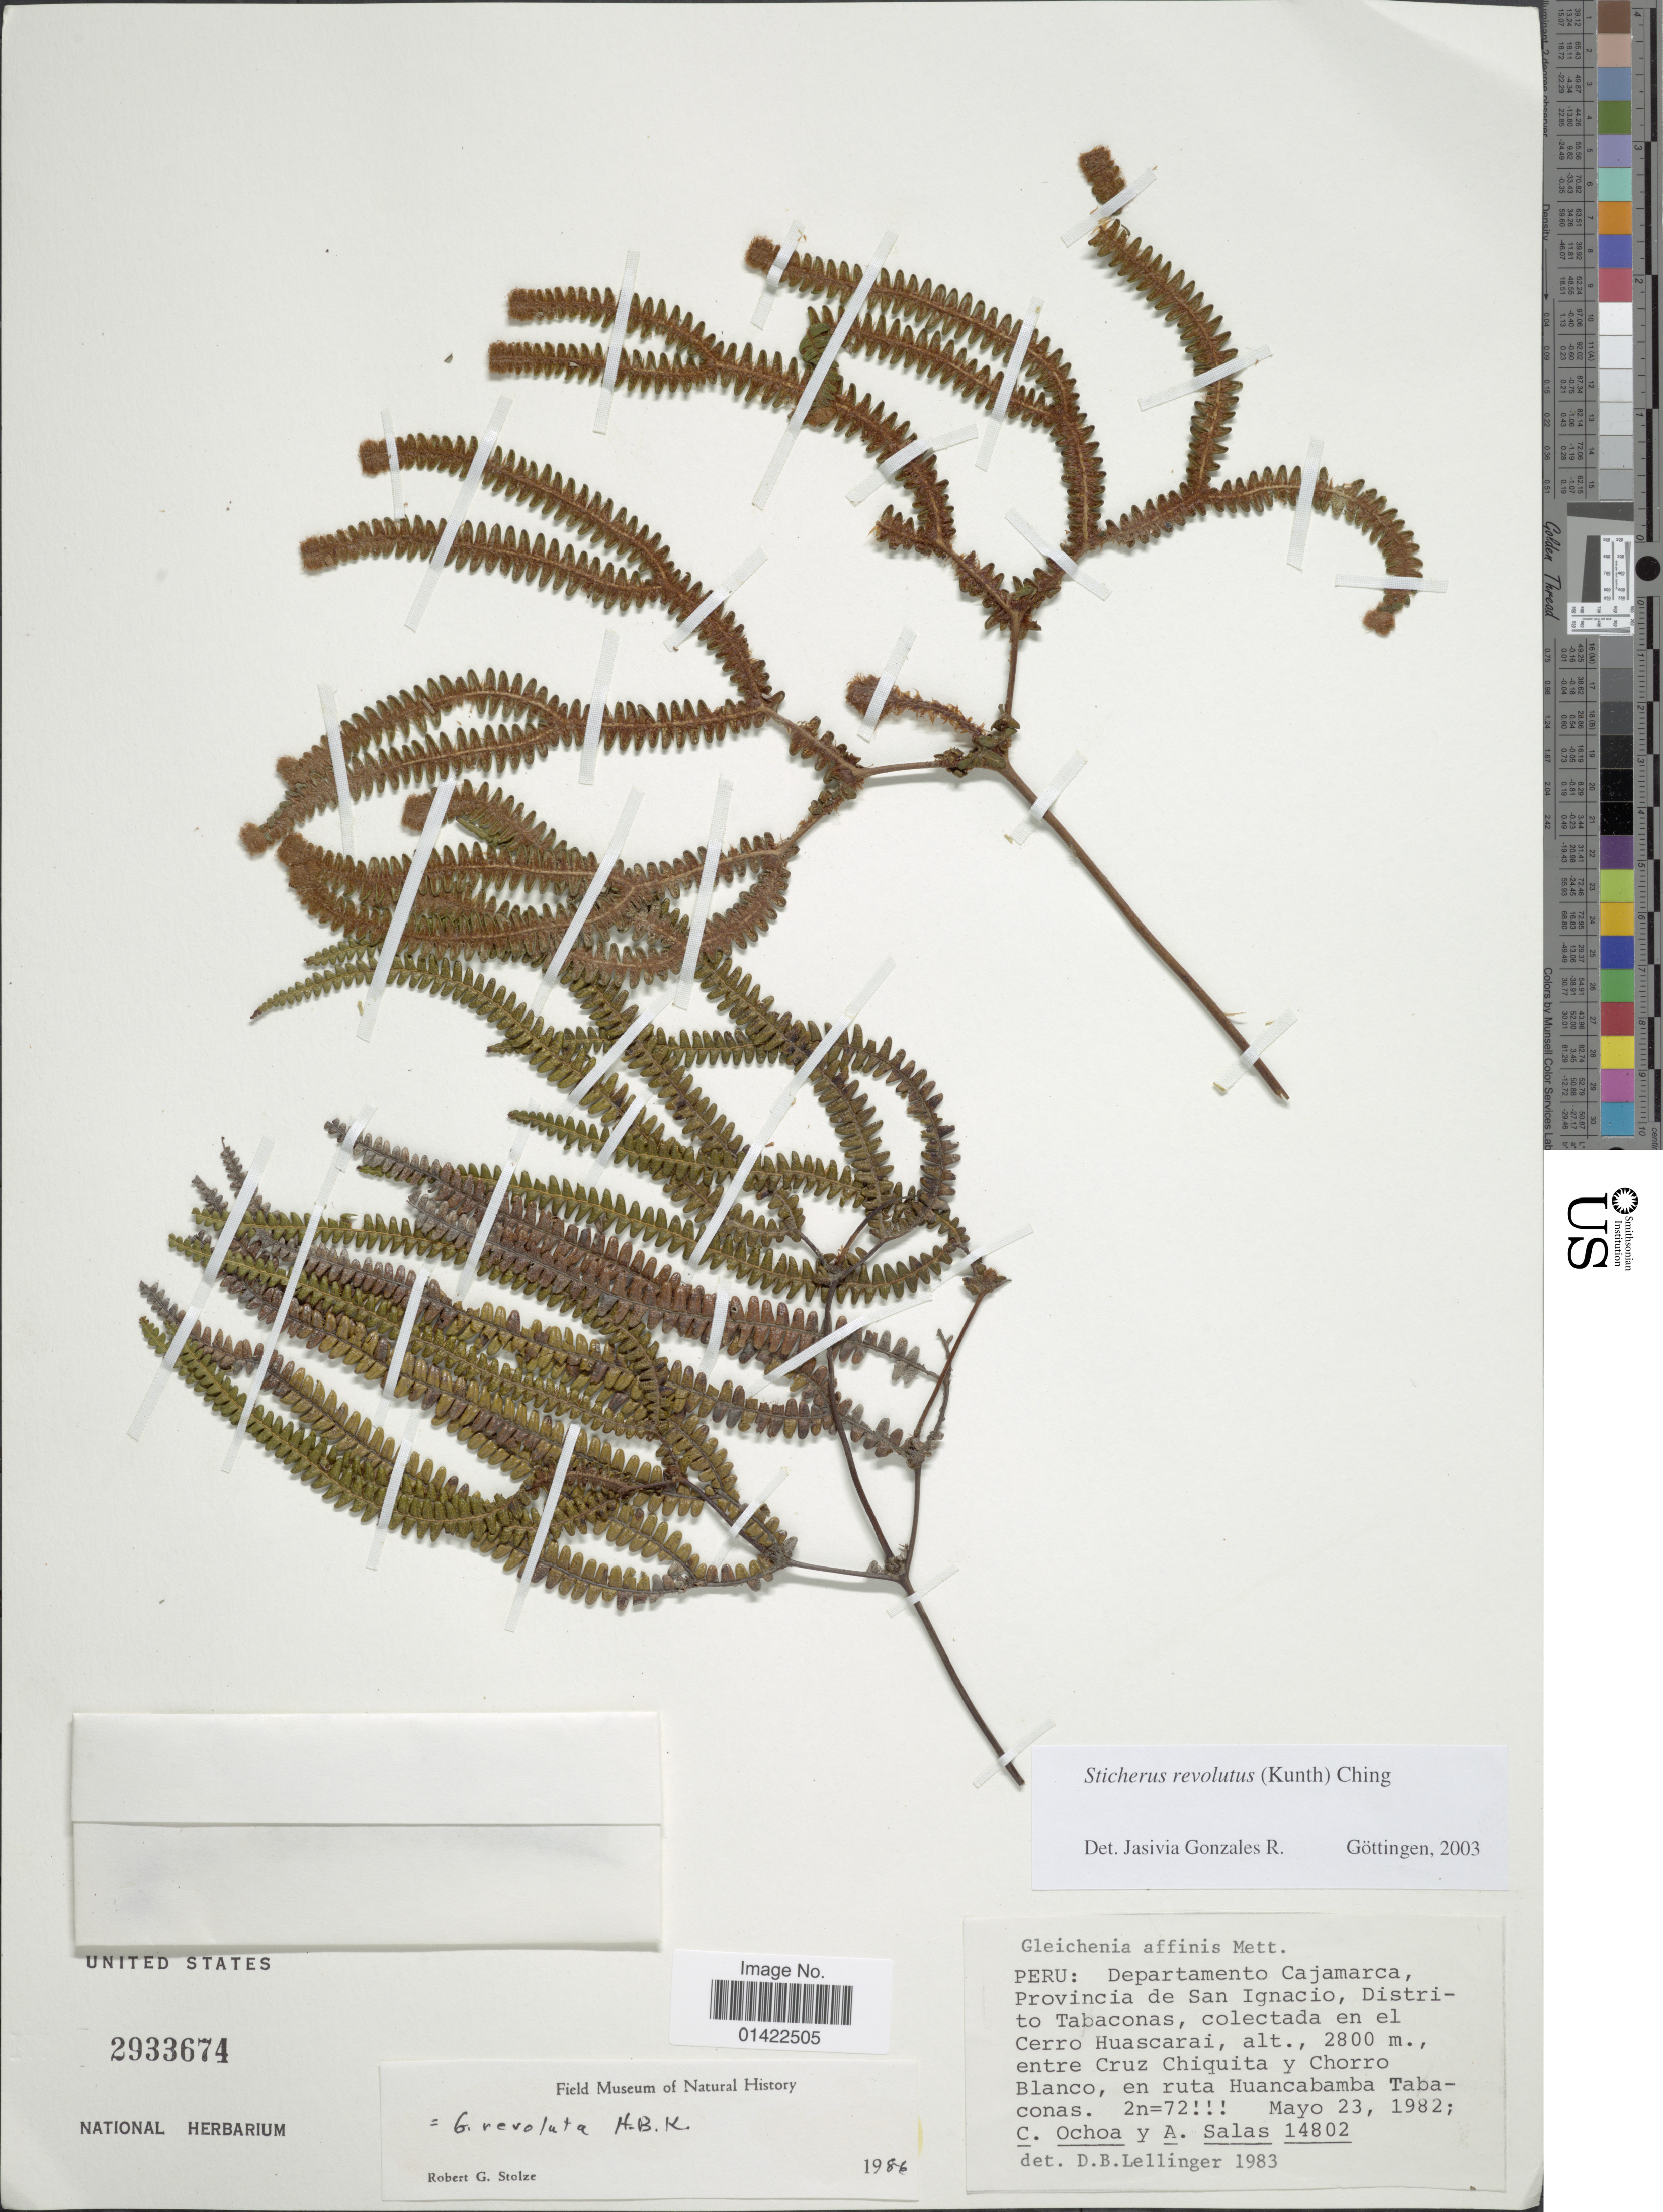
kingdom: Plantae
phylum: Tracheophyta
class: Polypodiopsida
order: Gleicheniales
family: Gleicheniaceae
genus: Sticherus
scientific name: Sticherus revolutus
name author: (Kunth) Ching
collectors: C. Ochoa & A. Salas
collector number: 14802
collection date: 1982-05-23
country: Peru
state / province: Cajamarca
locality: Provincia de San Ignacio, Distrito to Tabaconas, colectada en el Cerro Huascarai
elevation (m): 2800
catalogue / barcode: US 2933674